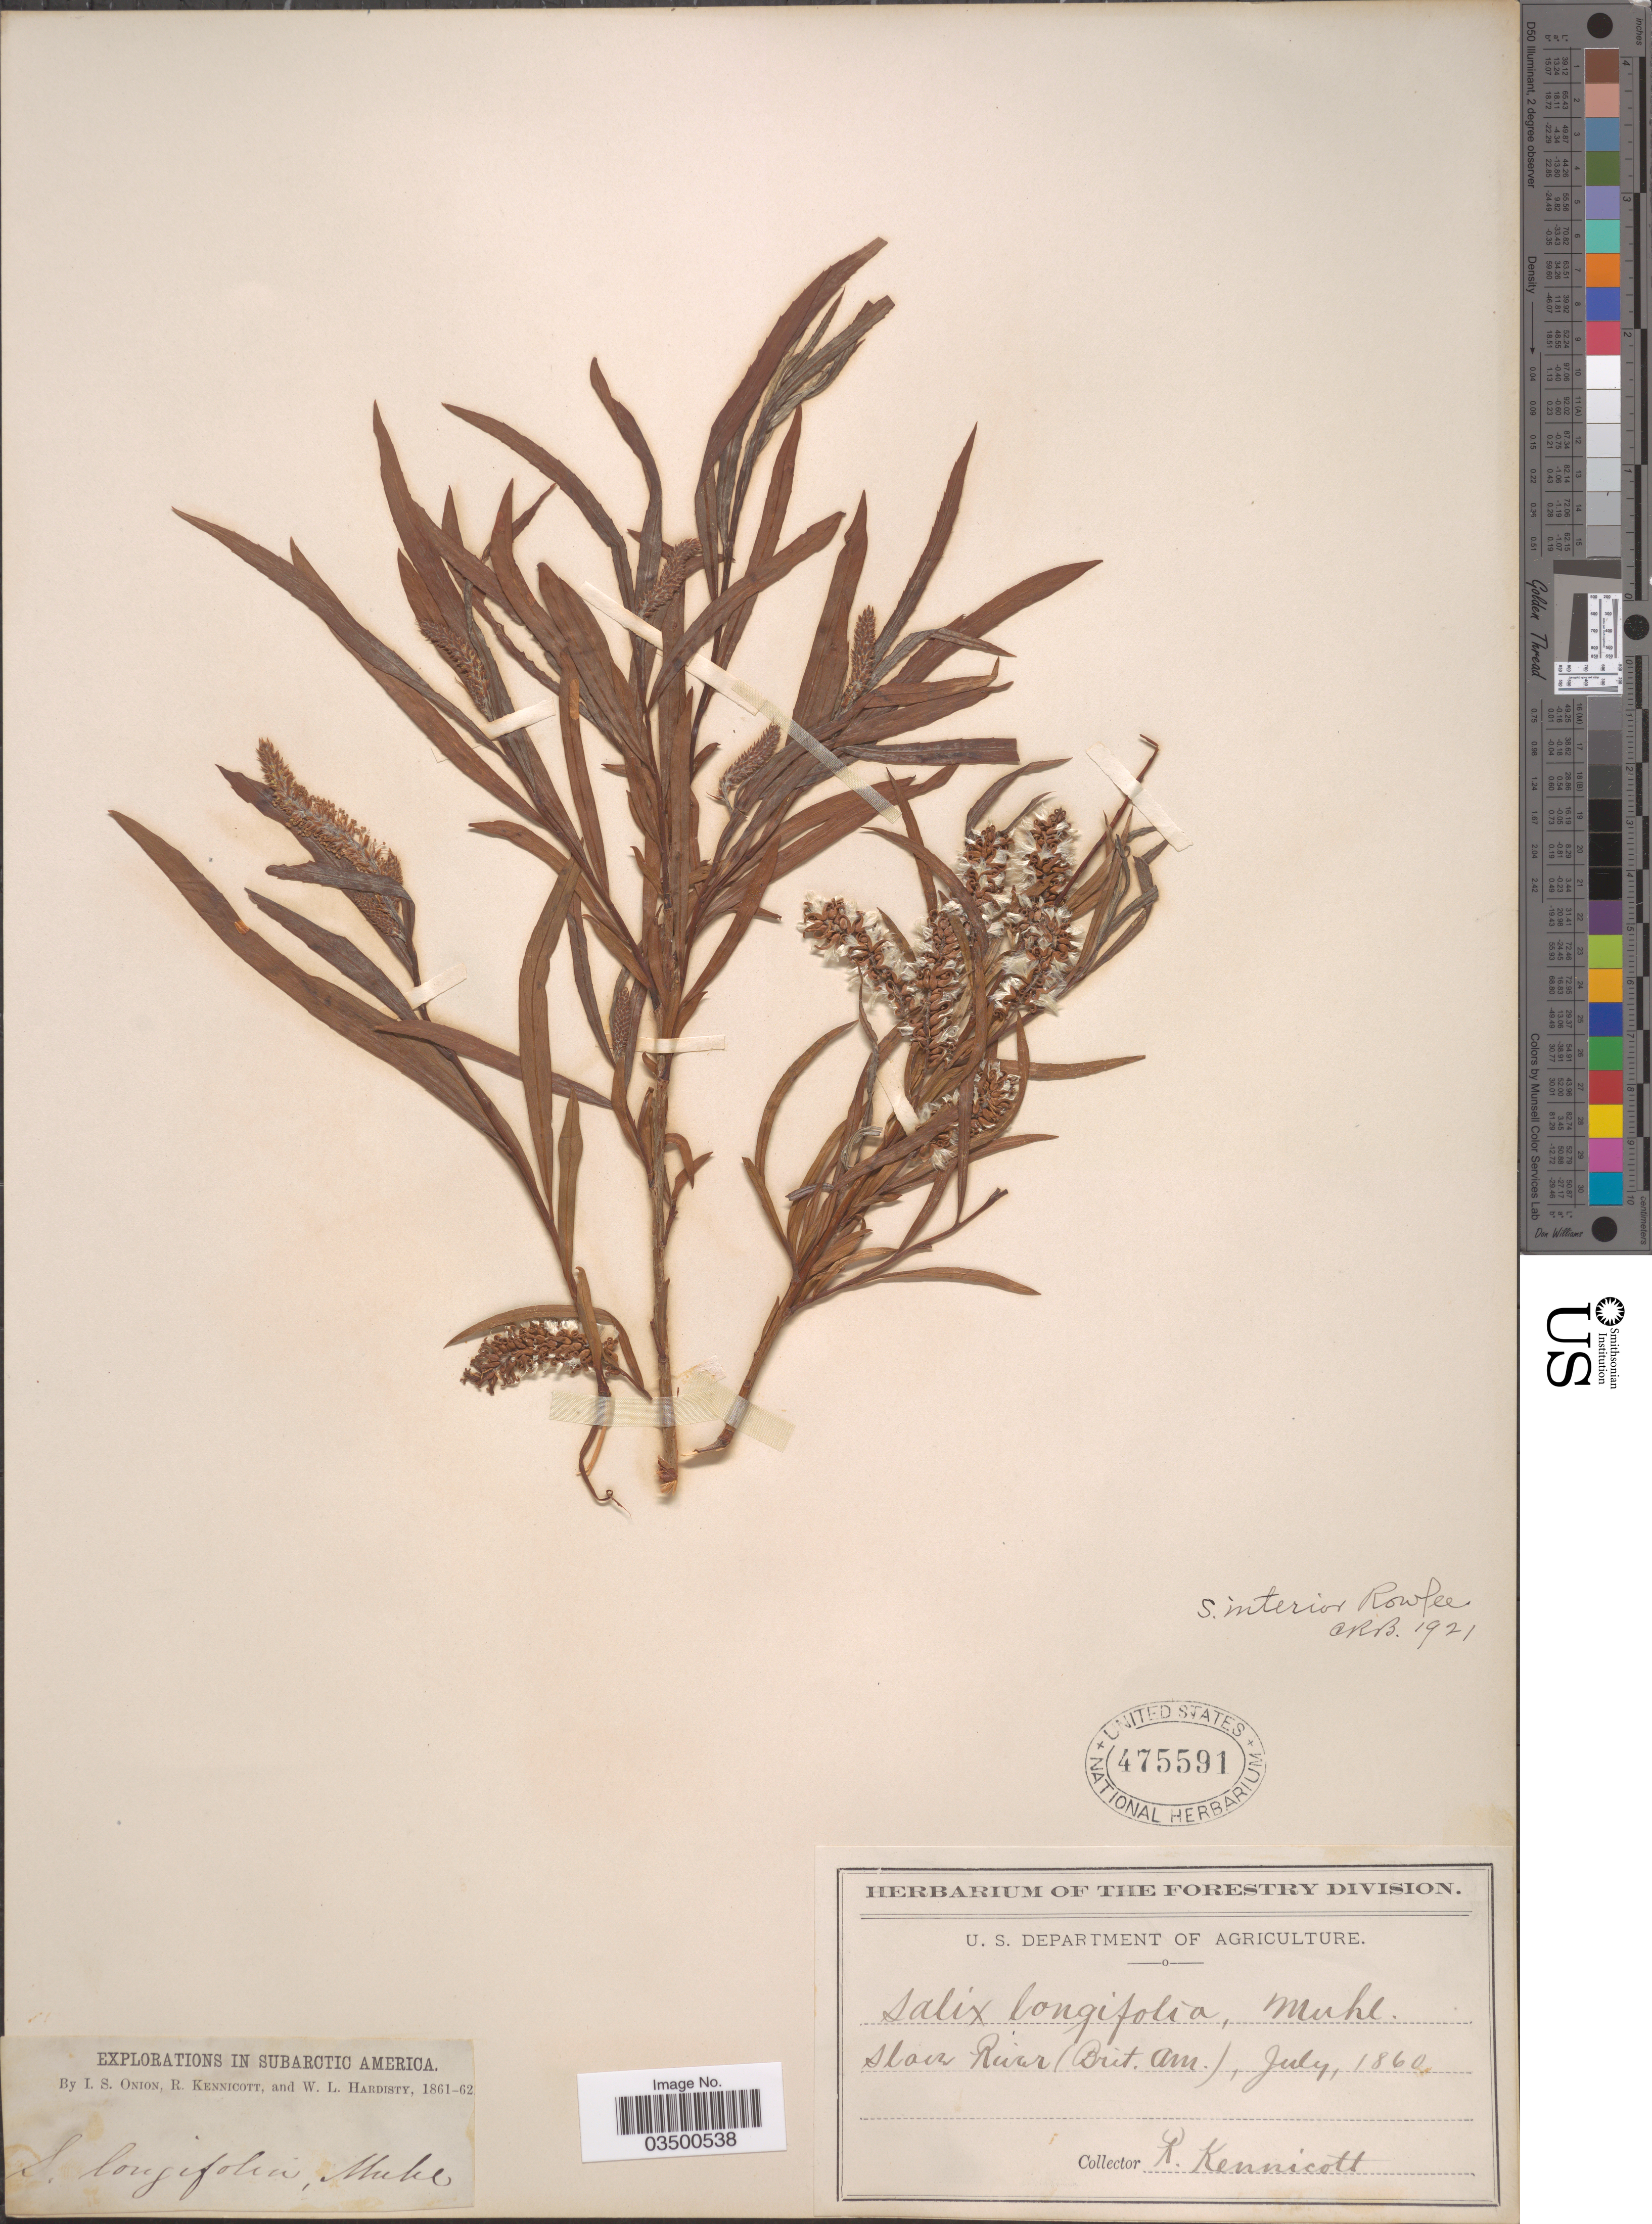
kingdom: Plantae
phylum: Tracheophyta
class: Magnoliopsida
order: Malpighiales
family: Salicaceae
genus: Salix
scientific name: Salix interior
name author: Rowlee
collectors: R. Kennicott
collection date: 1860-07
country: Canada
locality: Slave River (Brit. Am.).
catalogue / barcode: US 475591